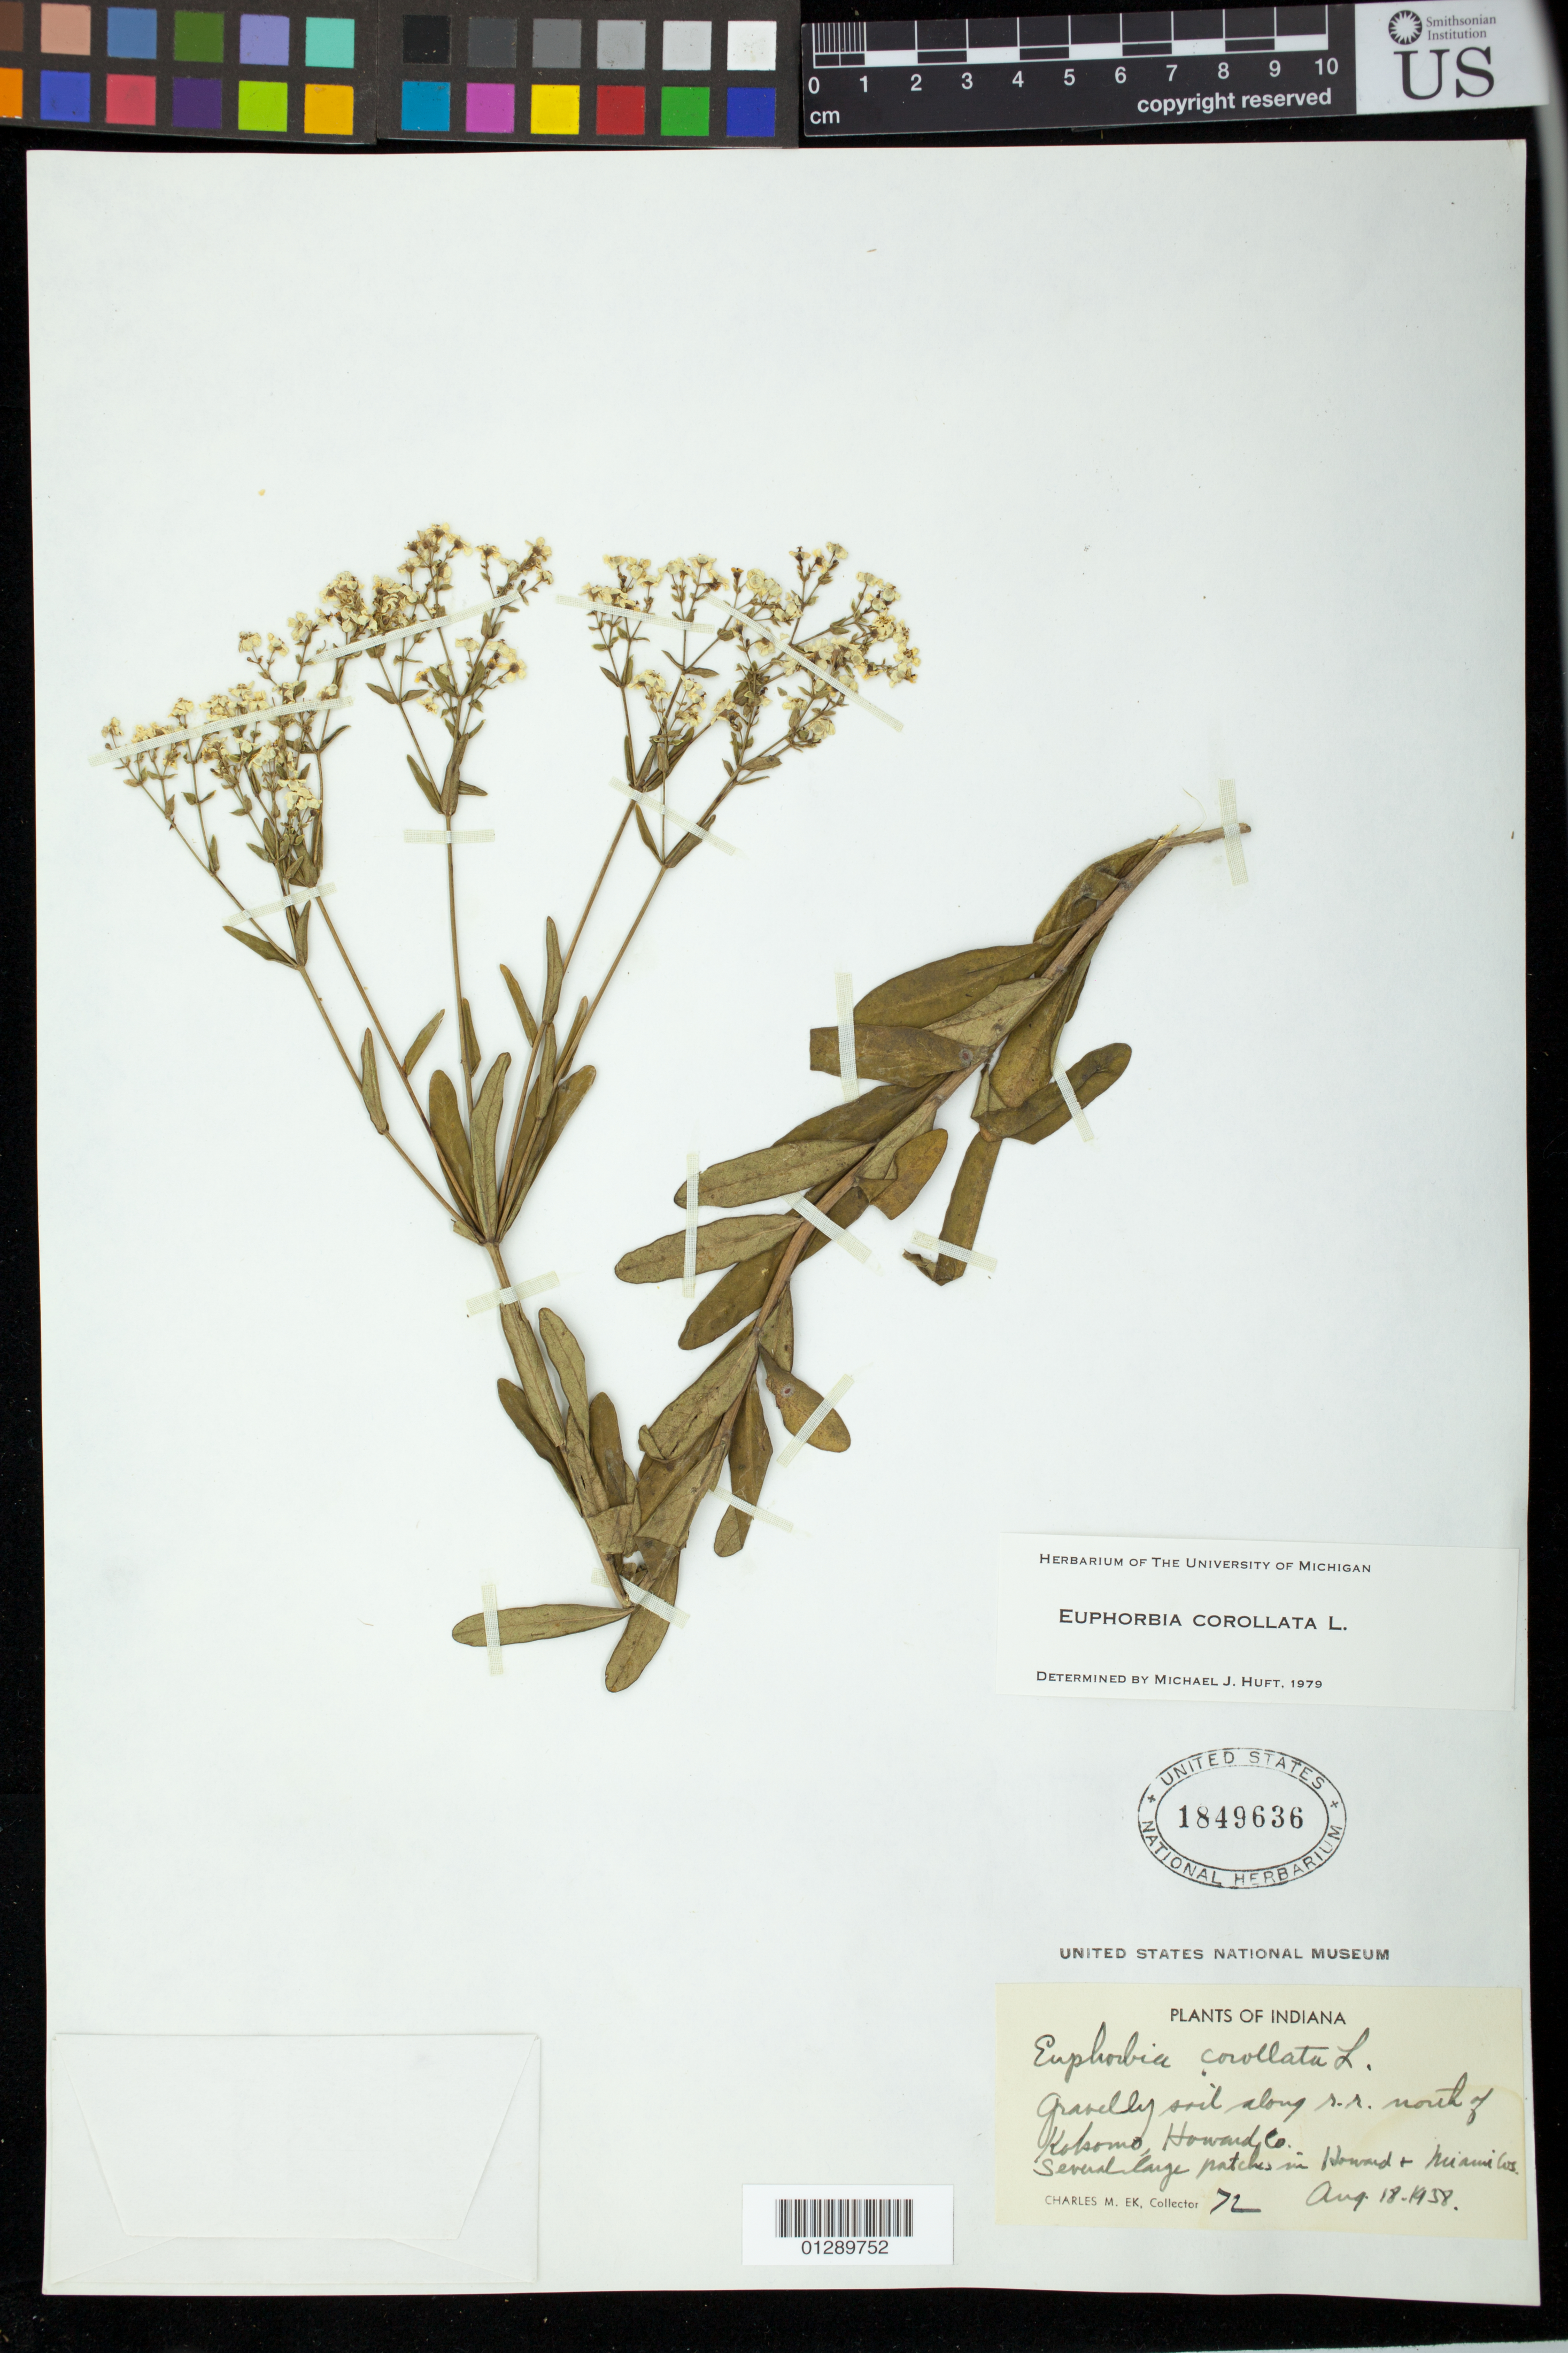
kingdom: Plantae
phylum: Tracheophyta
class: Magnoliopsida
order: Malpighiales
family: Euphorbiaceae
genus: Euphorbia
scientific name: Euphorbia corollata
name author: L.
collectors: M. Charles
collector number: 72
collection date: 1958-08-18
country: United States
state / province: Indiana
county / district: Howard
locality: Along r.r. north of Kolsomo. Several large patches in Howard & Miami Cos.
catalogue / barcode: US 1849636